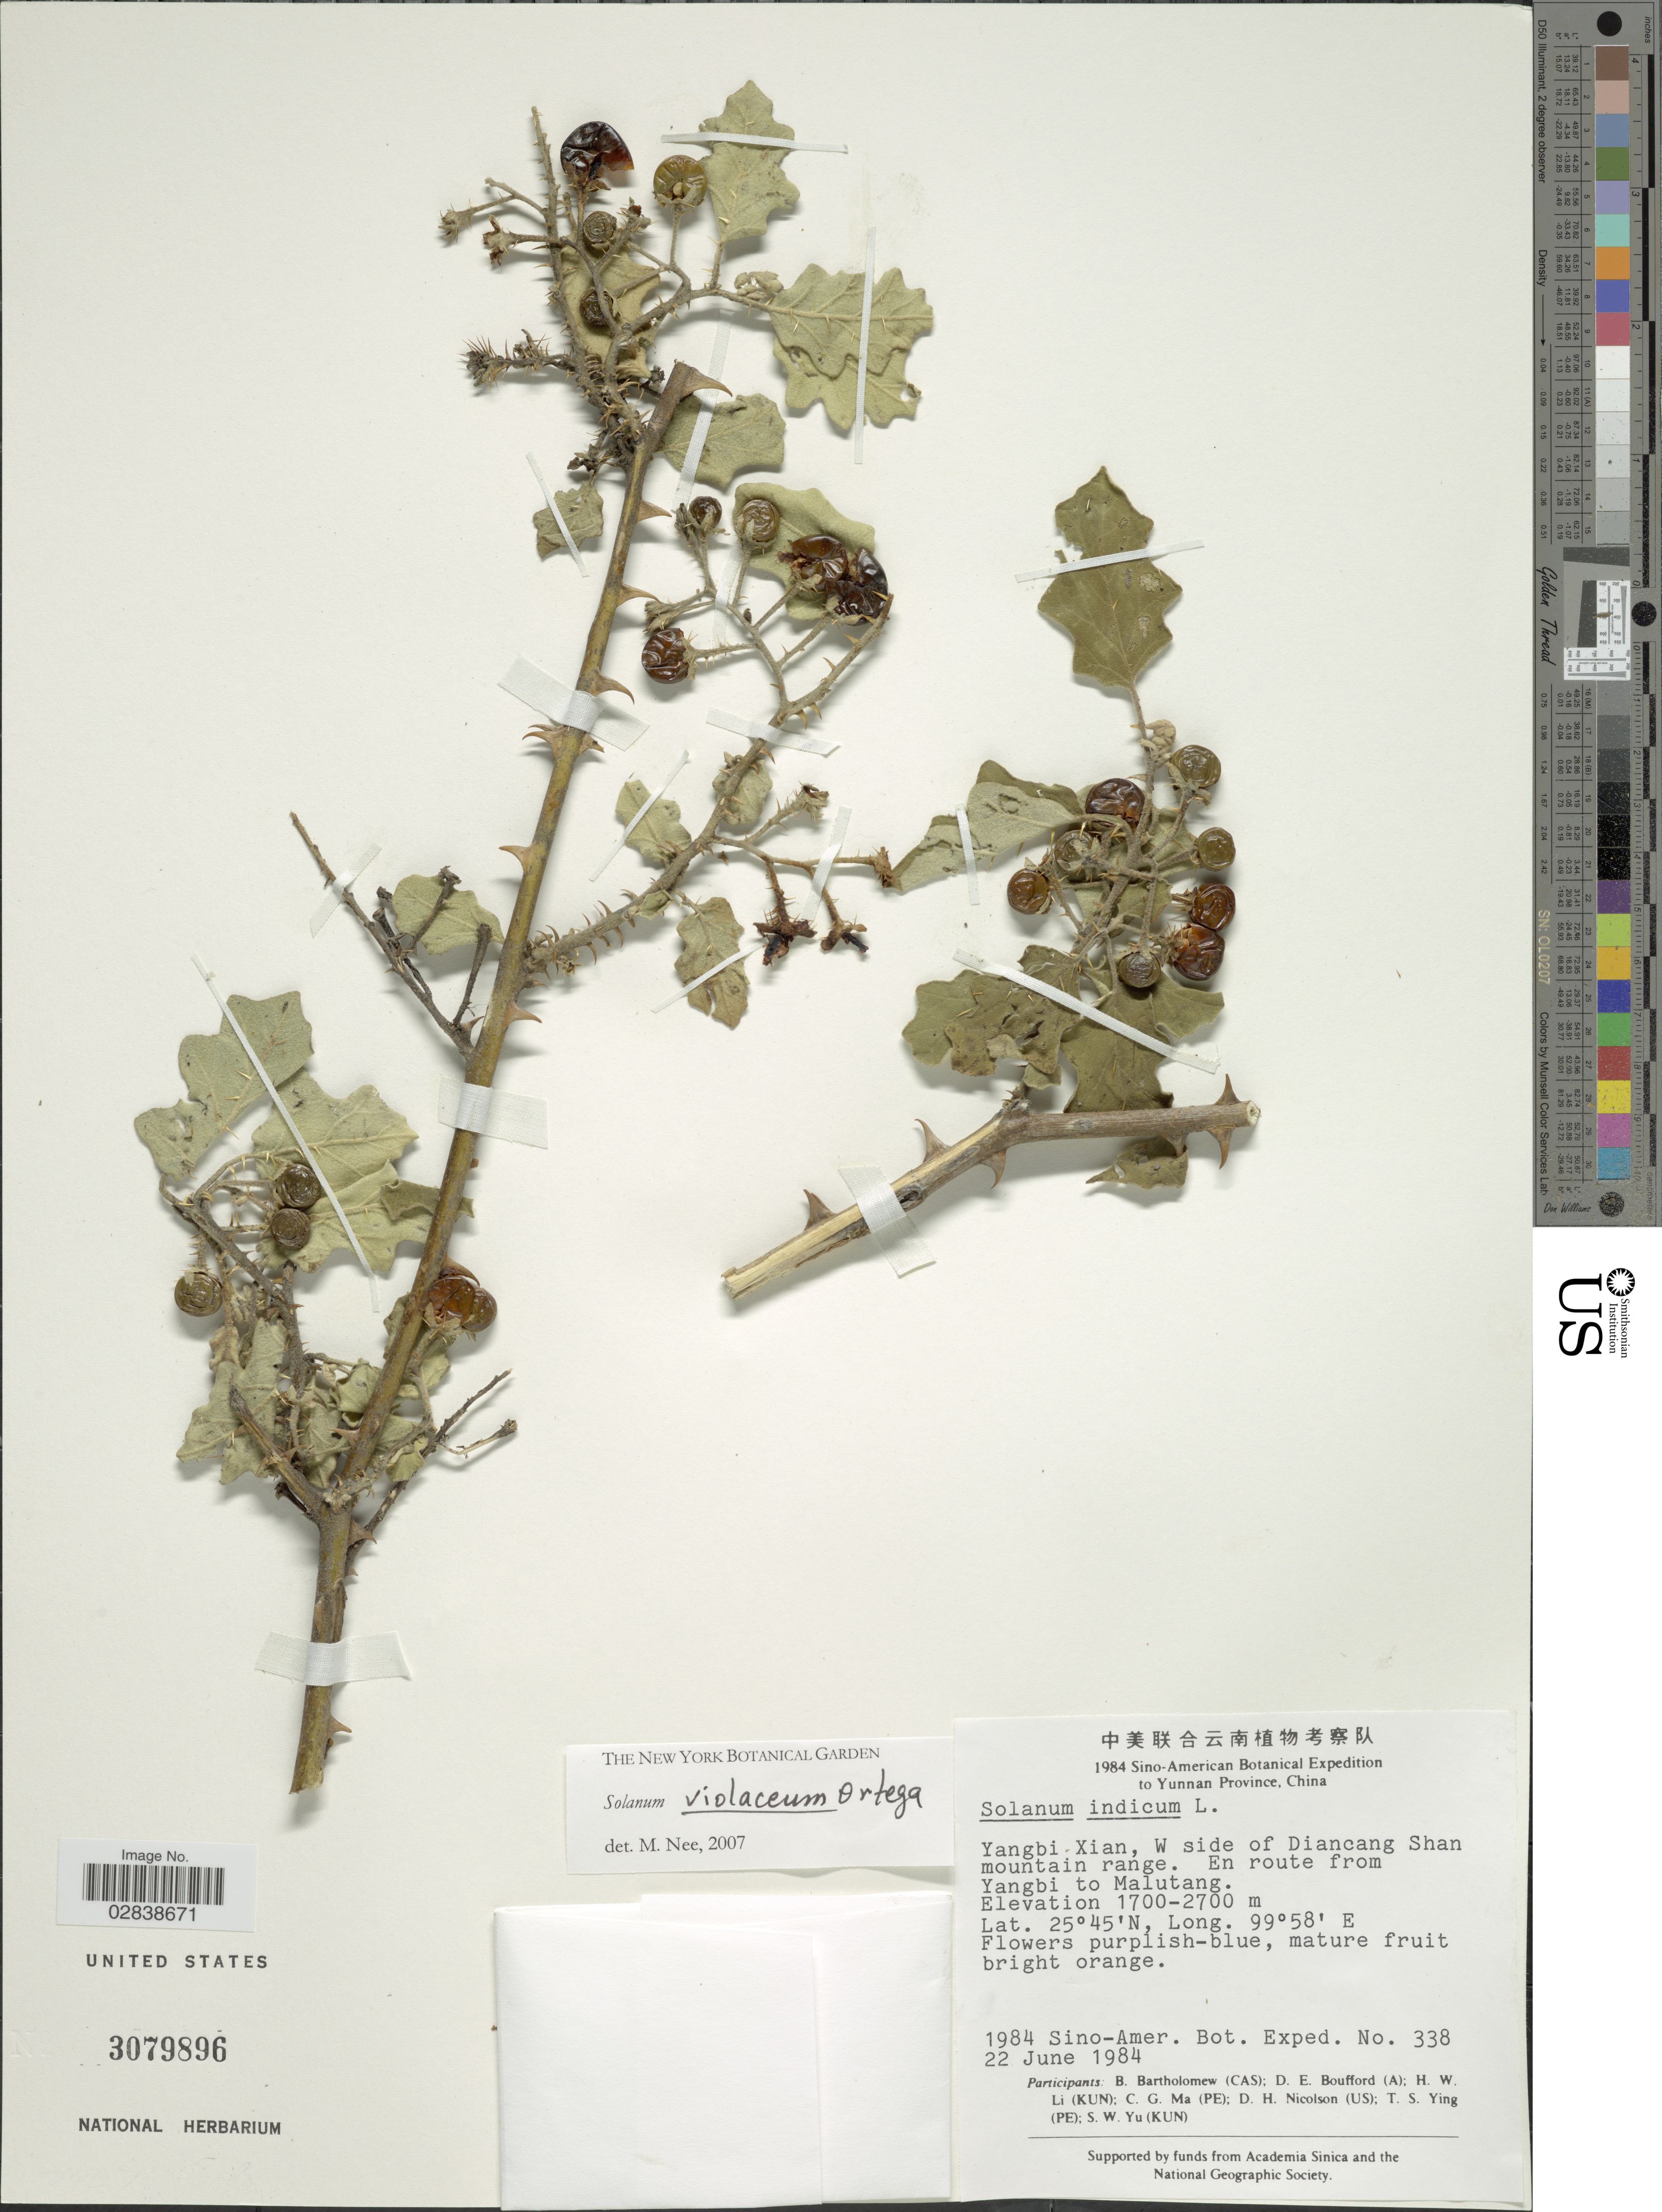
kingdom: Plantae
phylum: Tracheophyta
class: Magnoliopsida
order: Solanales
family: Solanaceae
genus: Solanum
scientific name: Solanum violaceum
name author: Ortega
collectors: Sino-Amer. Bot. Exped. 1984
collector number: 338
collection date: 1984-06-22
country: China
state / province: Yunnan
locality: Yunnan Province. Yangbi Xian, W side of Diancang Shan mountain range. En route from Yangbi to Malutang.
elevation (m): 1700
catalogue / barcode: US 3079896